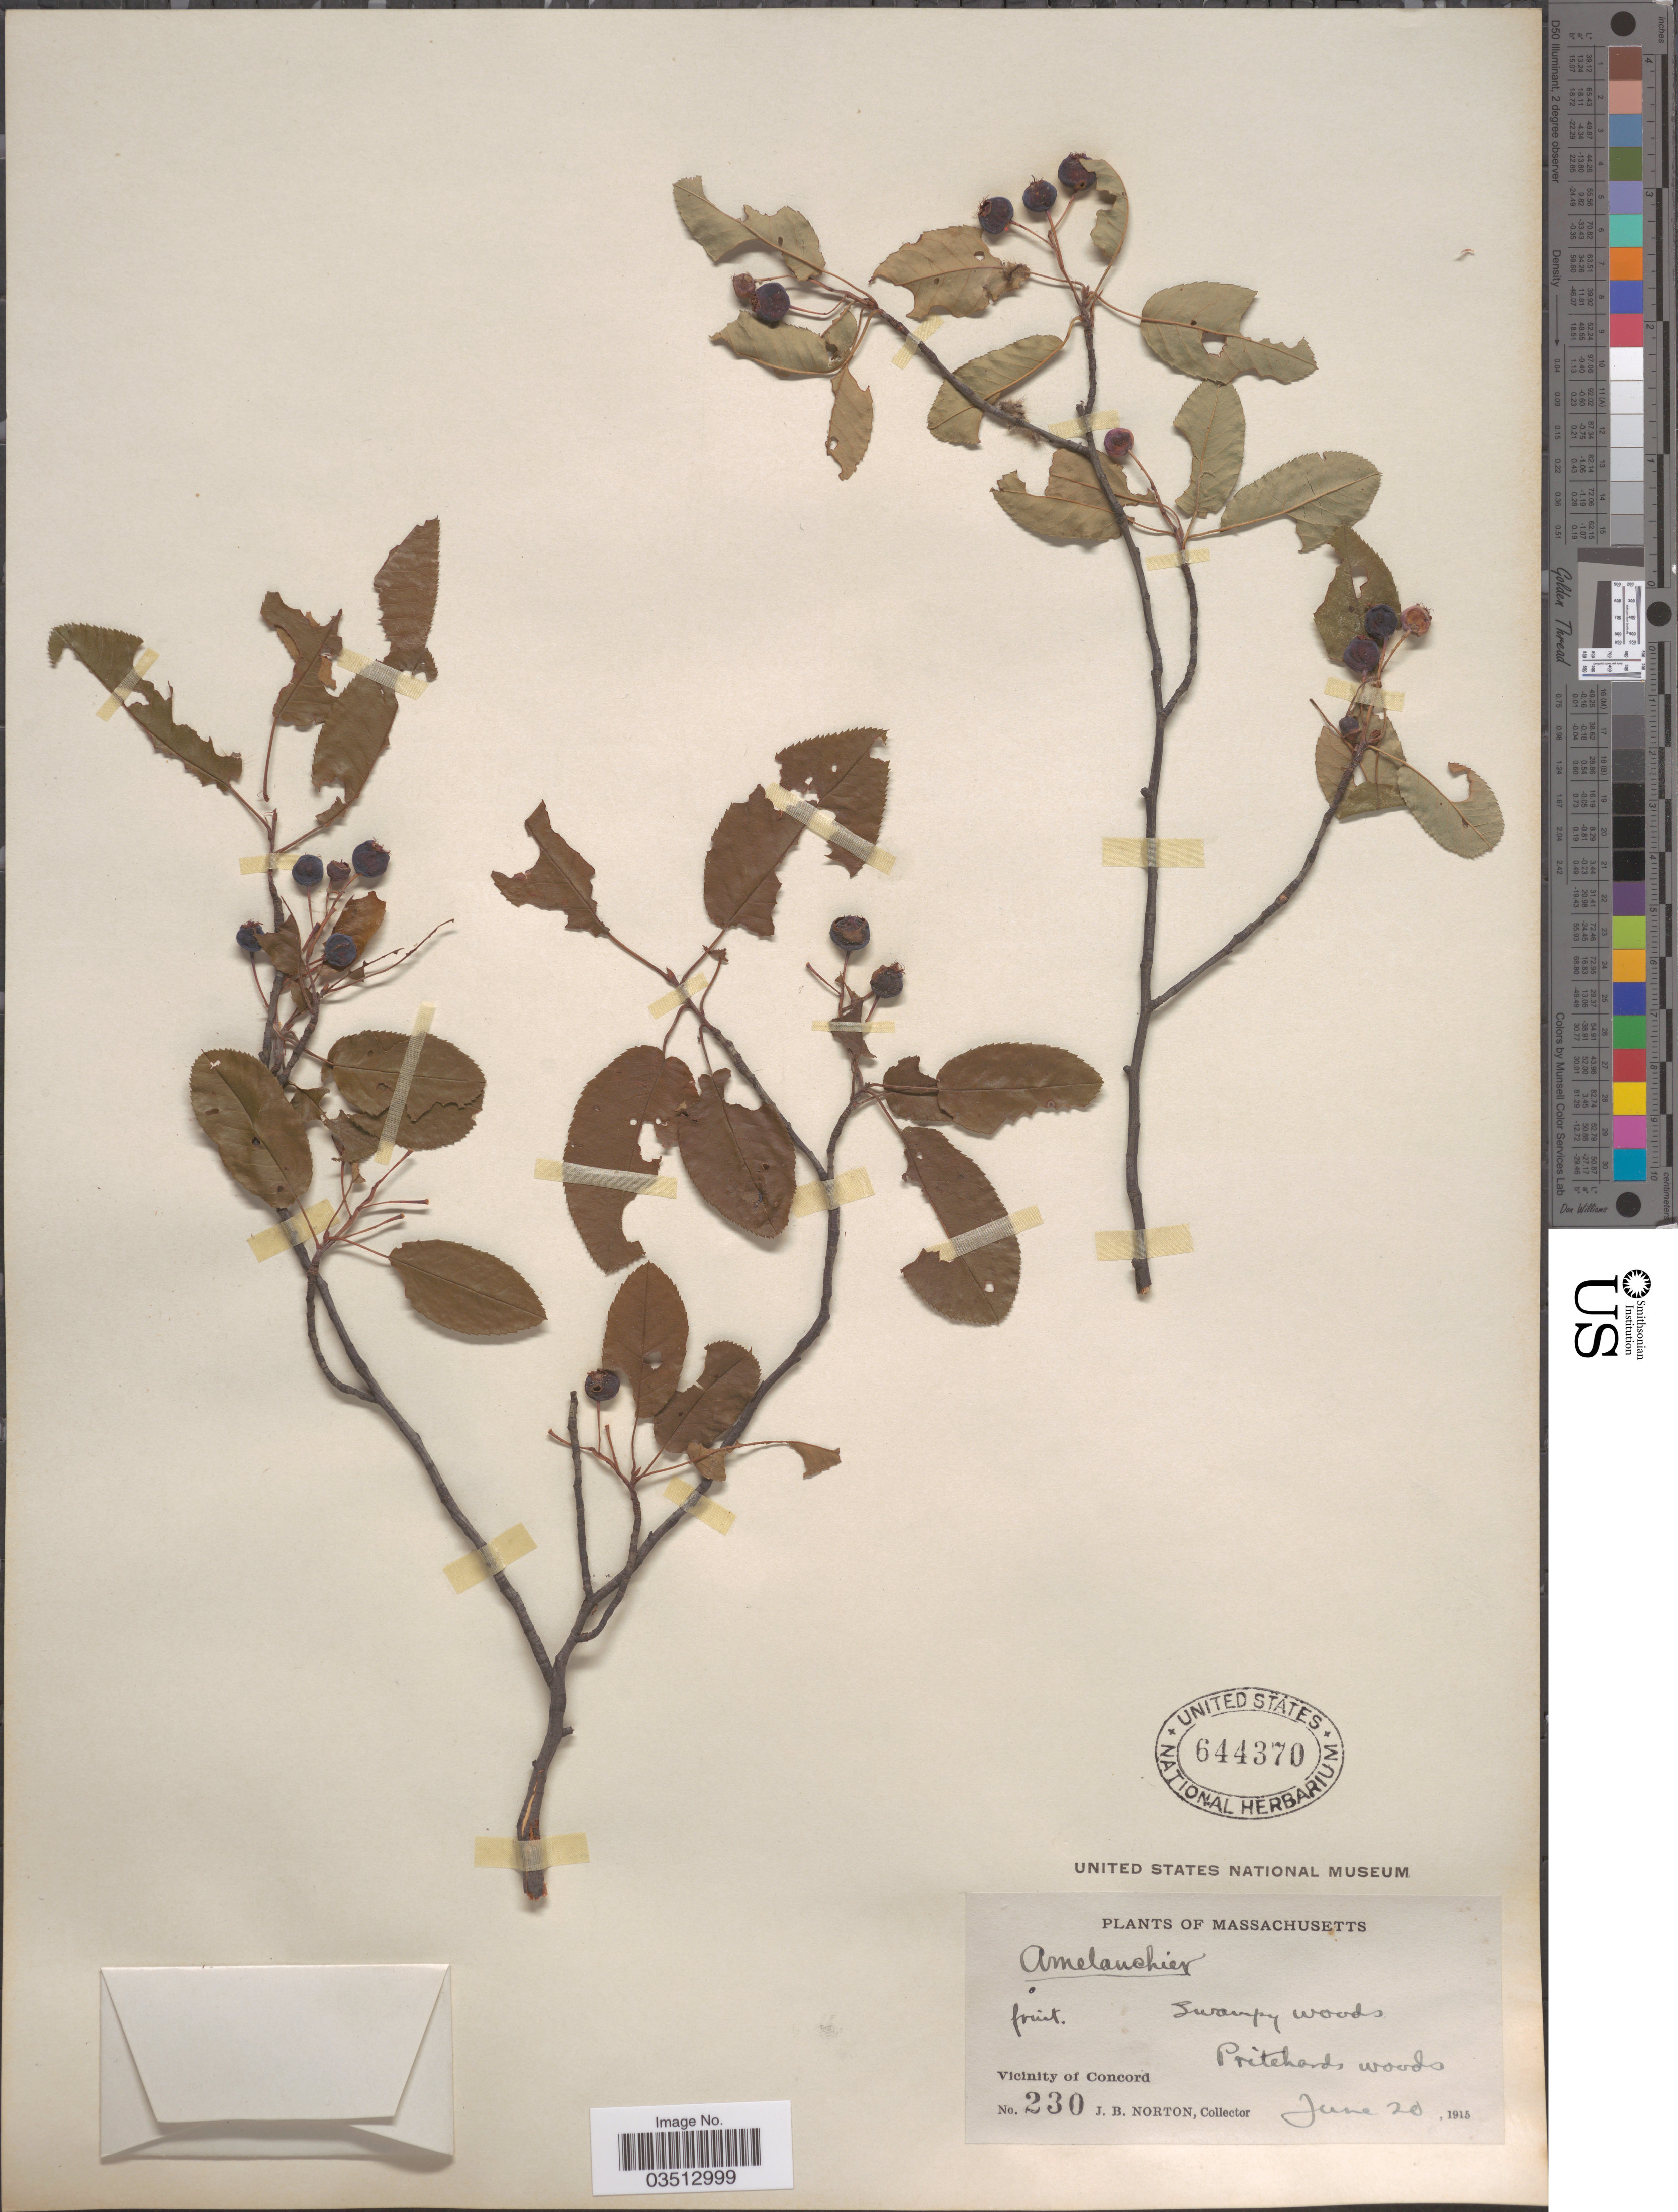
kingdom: Plantae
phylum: Tracheophyta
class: Magnoliopsida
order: Rosales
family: Rosaceae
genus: Amelanchier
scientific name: Amelanchier sp.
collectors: J. B. Norton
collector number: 230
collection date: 1915-06-20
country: United States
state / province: Massachusetts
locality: Swampy woods. Pritchards woods. Vicinity of Concord.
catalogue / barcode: US 644370